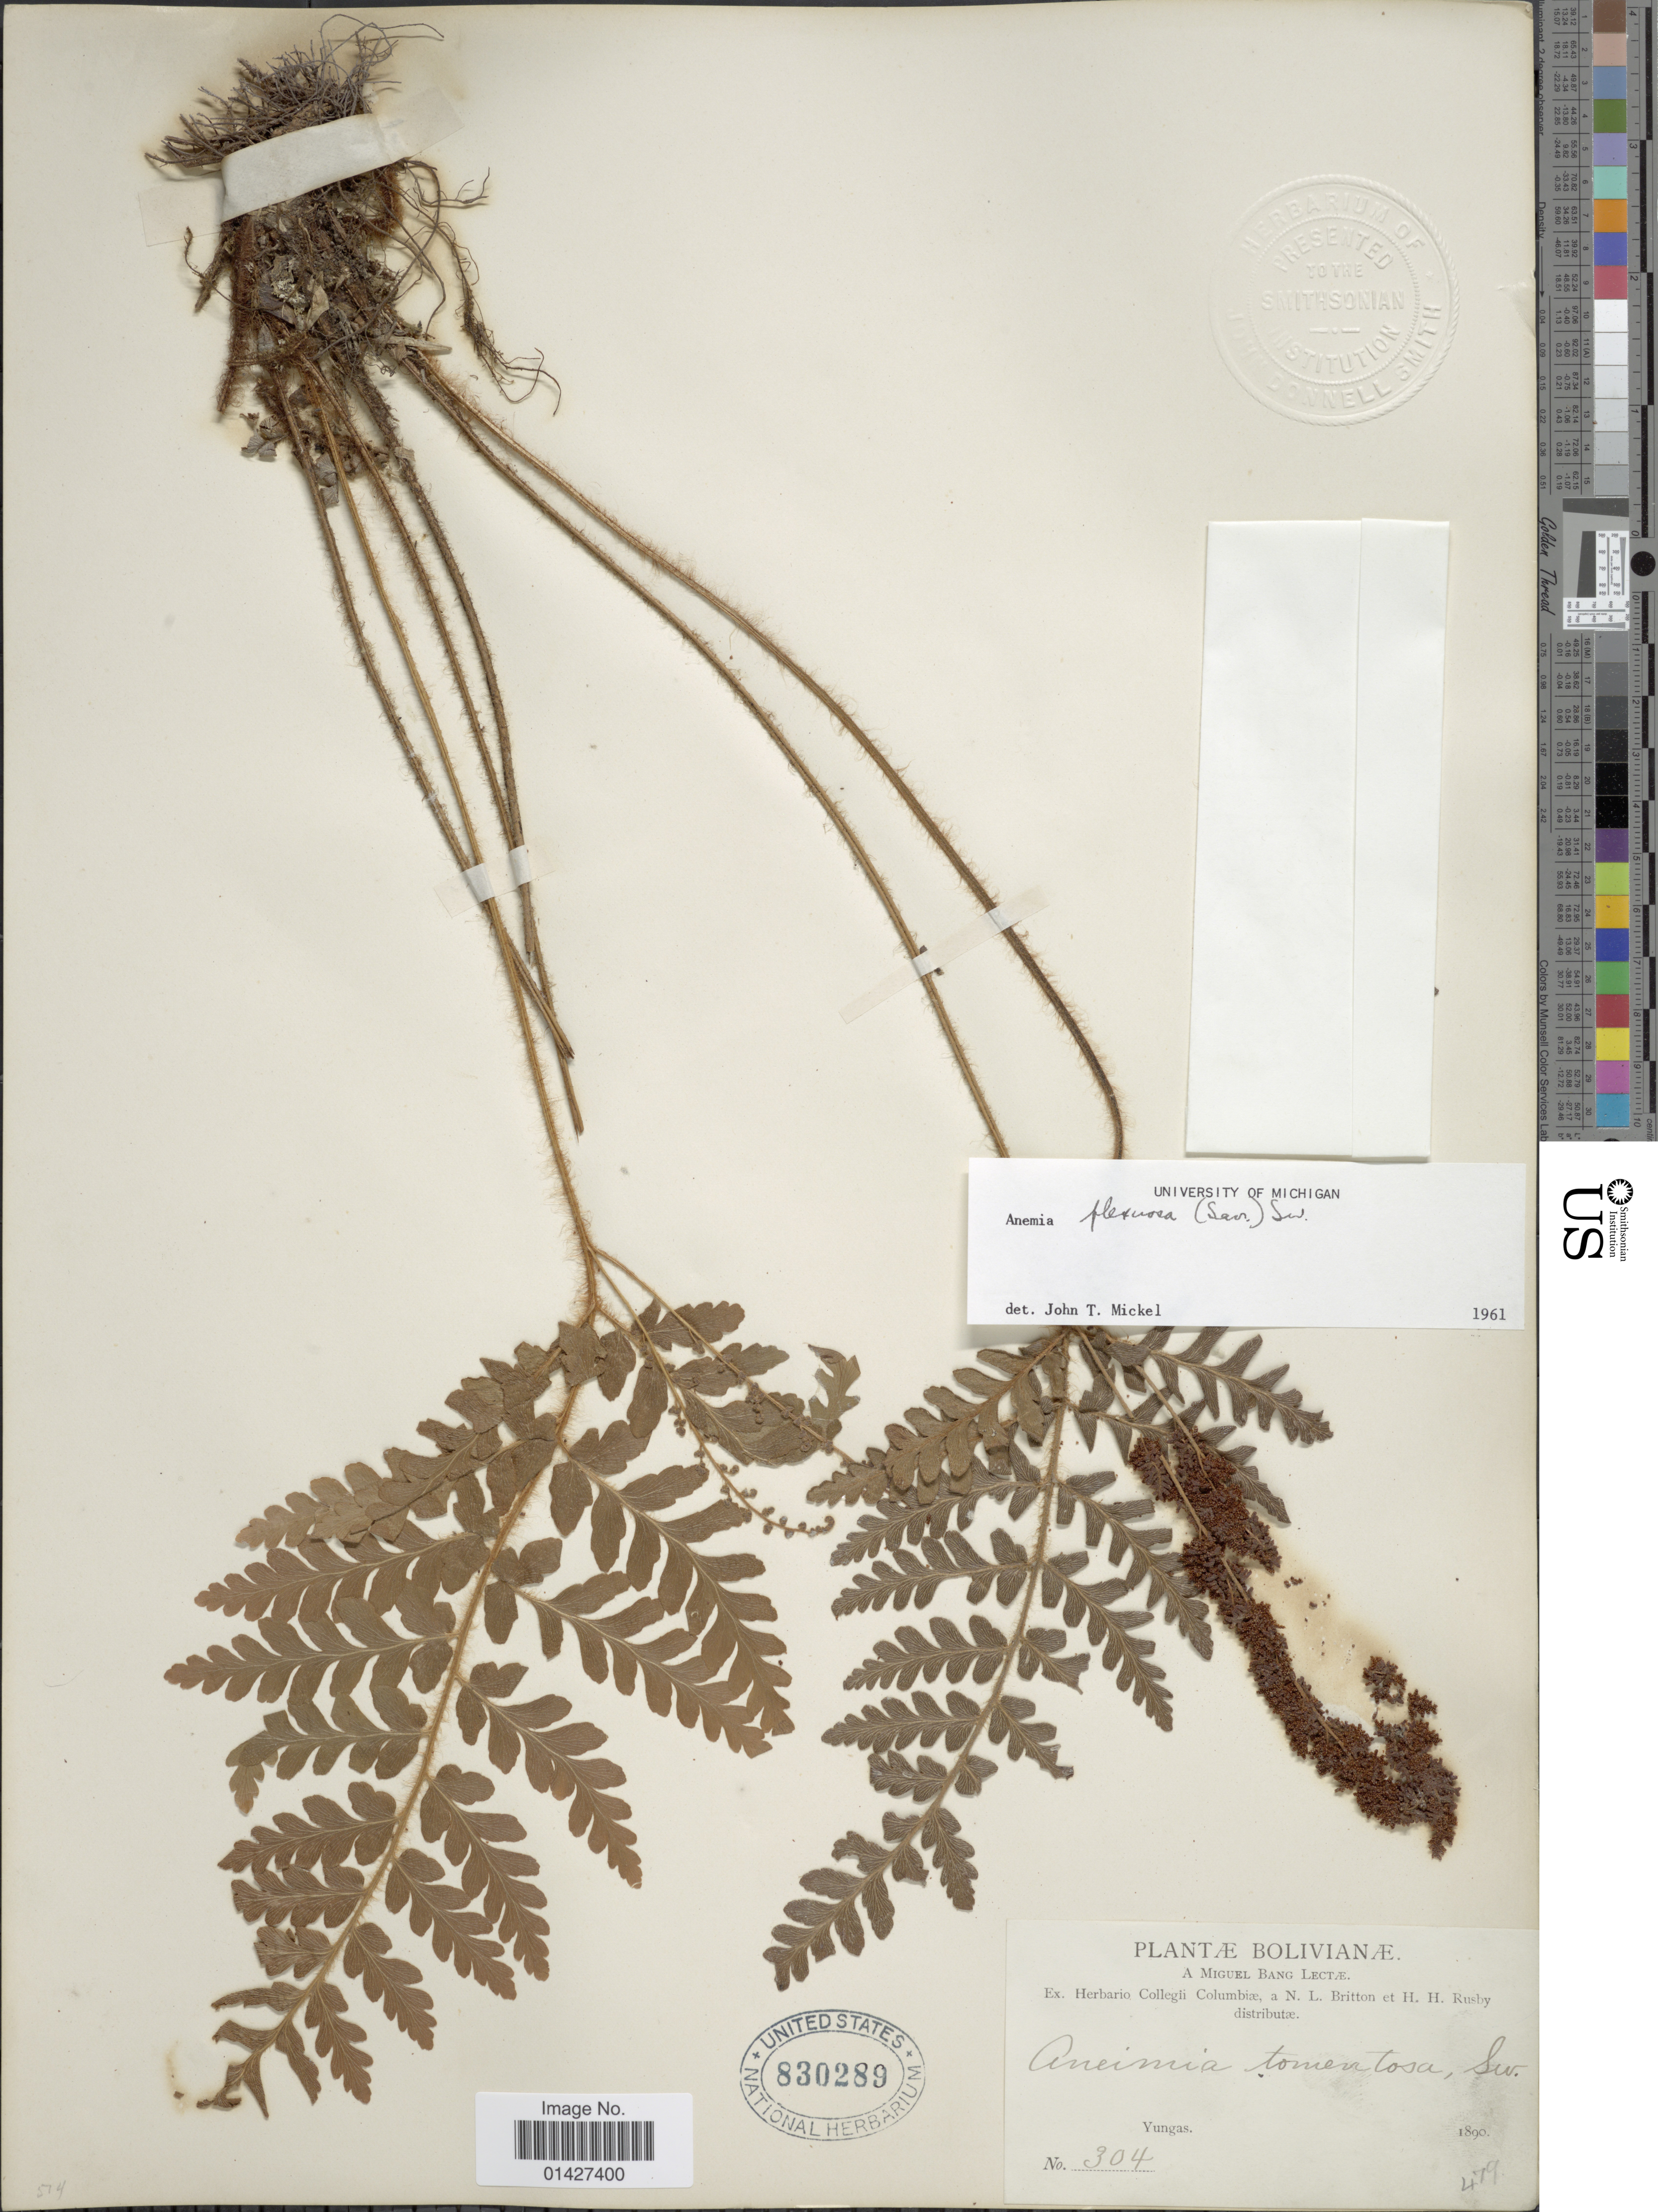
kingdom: Plantae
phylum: Tracheophyta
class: Polypodiopsida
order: Schizaeales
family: Anemiaceae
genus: Anemia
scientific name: Anemia flexuosa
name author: (Savigny) Sw.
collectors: M. Bang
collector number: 304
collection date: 1890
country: Bolivia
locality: Yungas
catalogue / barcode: US 830289